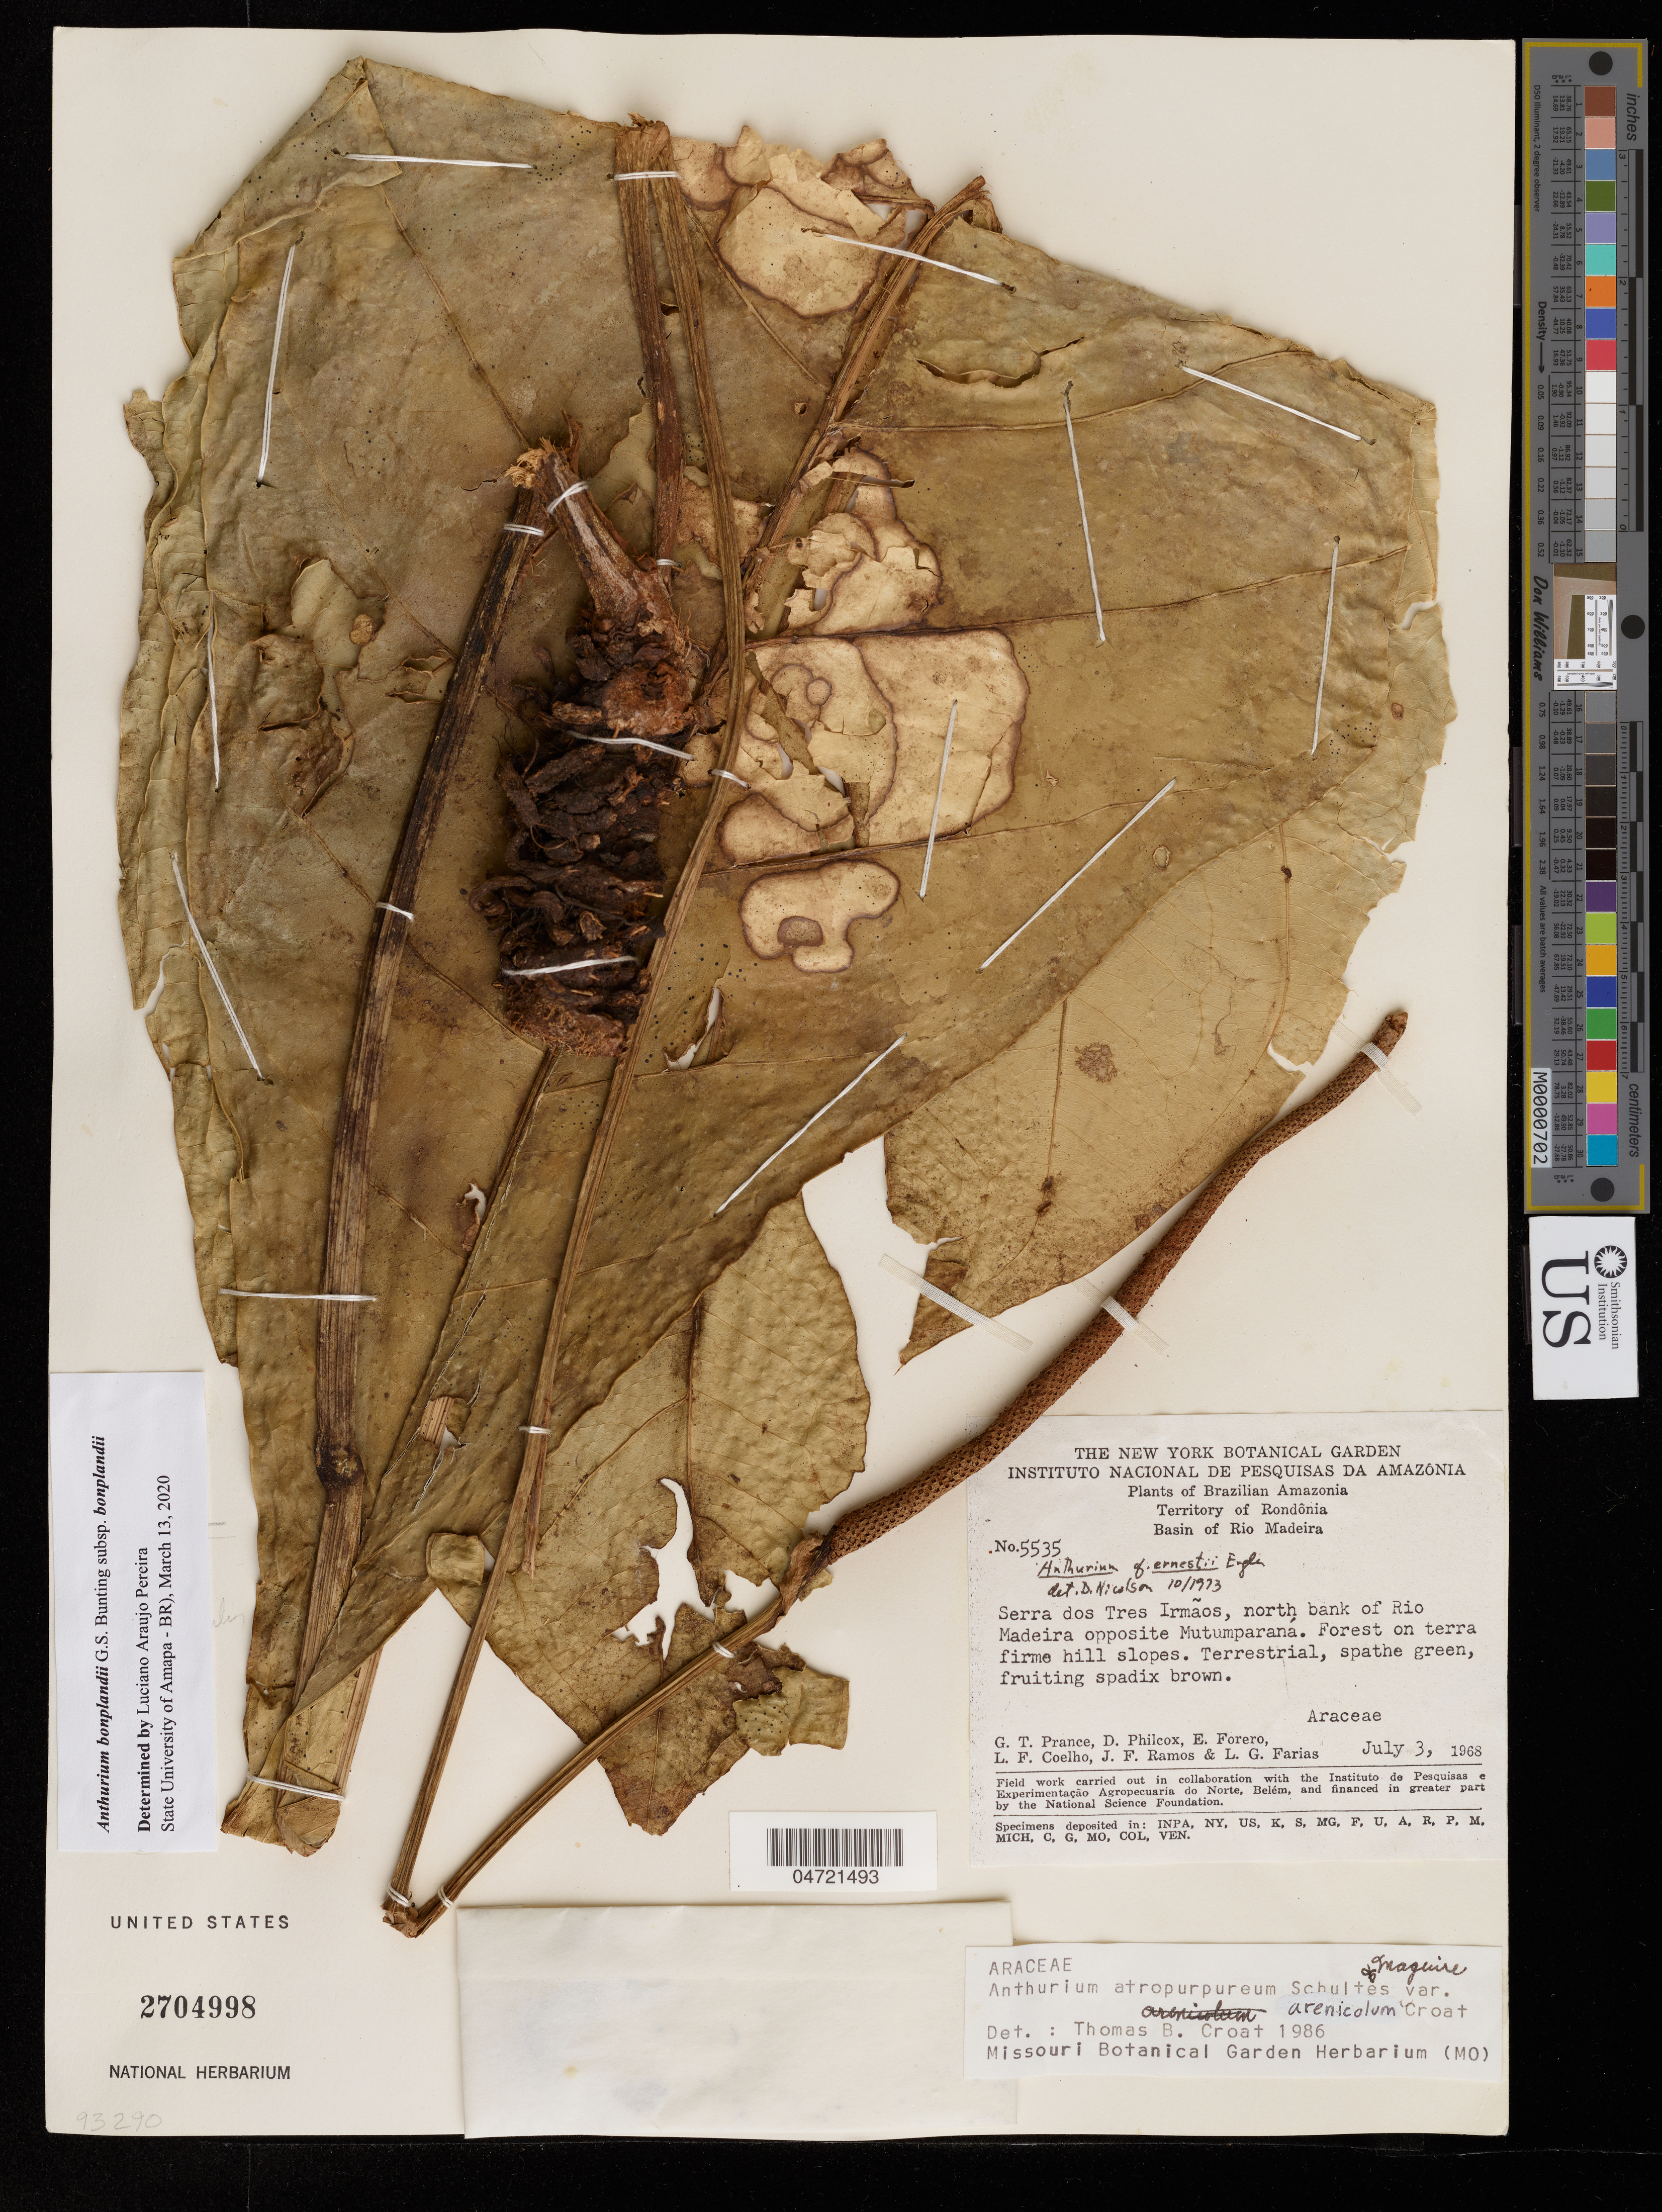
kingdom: Plantae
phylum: Tracheophyta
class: Liliopsida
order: Alismatales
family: Araceae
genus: Anthurium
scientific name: Anthurium bonplandii subsp. bonplandii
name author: G.S. Bunting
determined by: Pereira, Luciano Araujo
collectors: G. T. Prance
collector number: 5535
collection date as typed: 03 Jul 1968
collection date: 1968-07-03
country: Brazil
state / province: Rondônia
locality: Serra dos Tres Irmaos. north bank of Rio Madeira, opposite Mutumparana.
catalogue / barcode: US 2704998